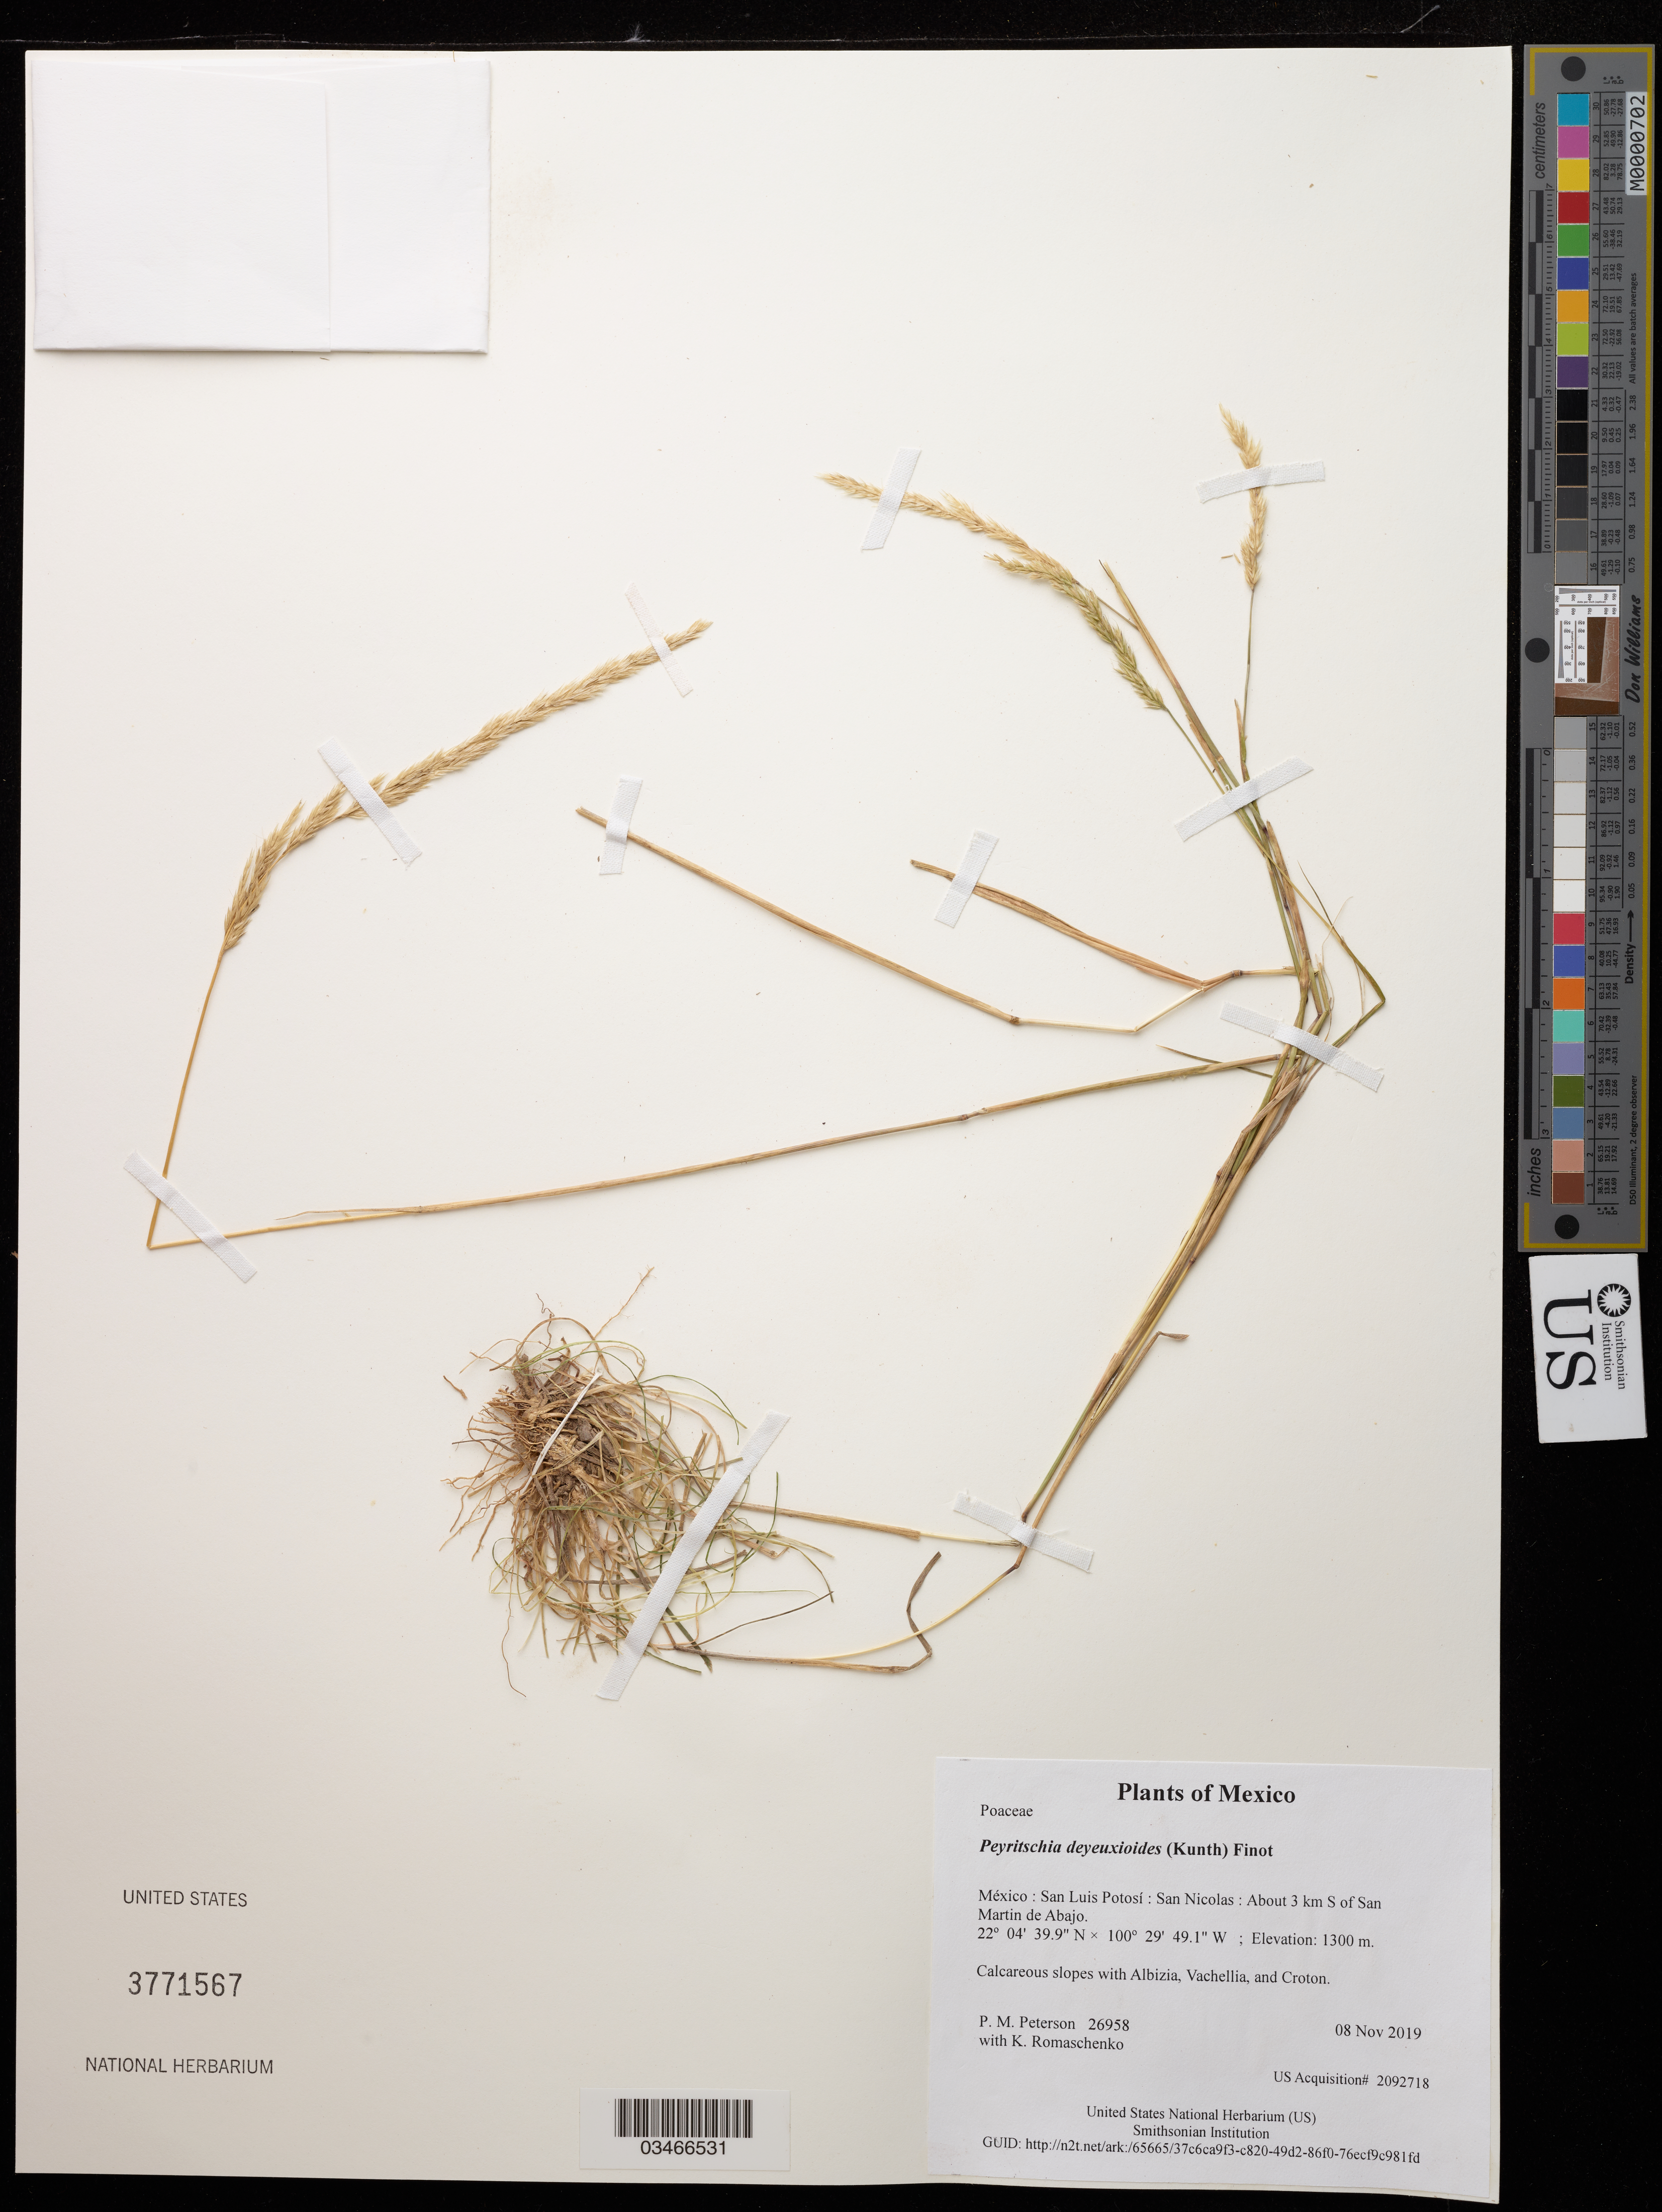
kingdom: Plantae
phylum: Tracheophyta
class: Liliopsida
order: Poales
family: Poaceae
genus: Peyritschia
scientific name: Peyritschia deyeuxioides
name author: (Kunth) Finot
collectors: P. M. Peterson & K. Romaschenko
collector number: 26958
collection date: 2019-11-08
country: México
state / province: San Luis Potosí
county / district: San Nicolas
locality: About 3 km S of San Martin de Abajo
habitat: Calcareous slopes with Albizia, Vachellia, and Croton.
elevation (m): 1300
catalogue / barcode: US 3771567